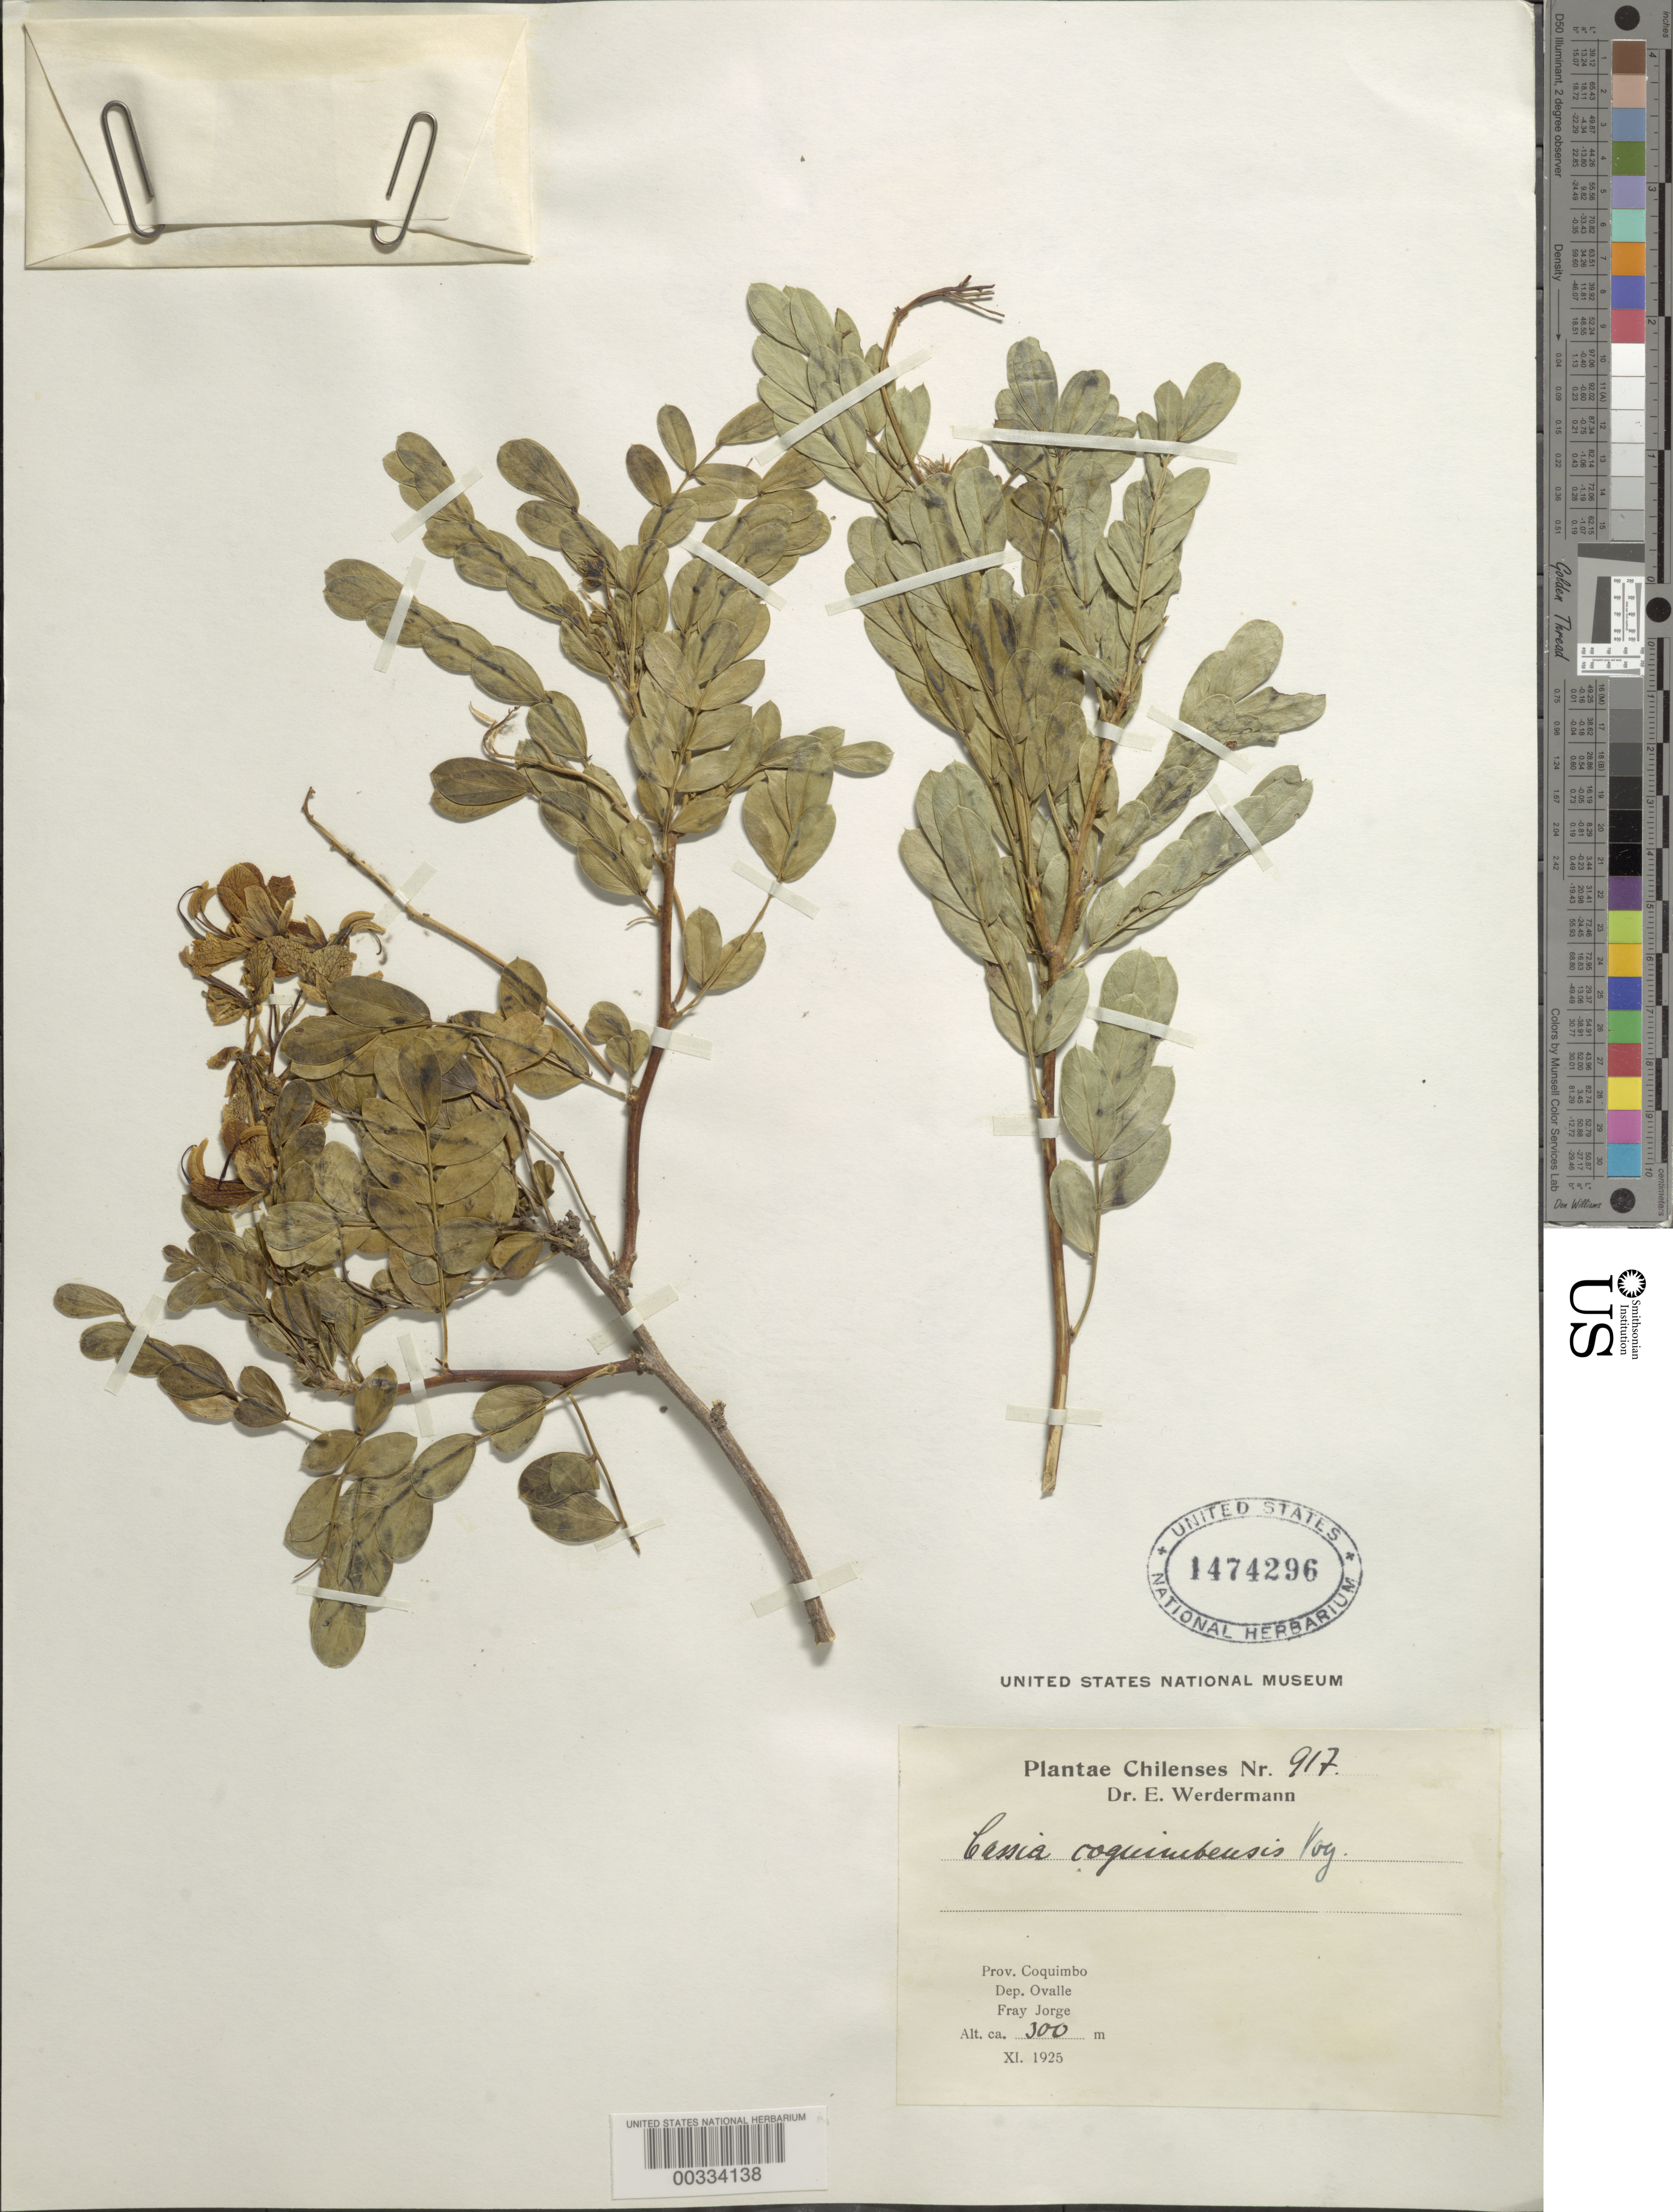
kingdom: Plantae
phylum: Tracheophyta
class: Magnoliopsida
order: Fabales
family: Fabaceae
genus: Senna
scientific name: Senna cumingii var. coquimbensis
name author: (Vogel) H.S. Irwin & Barneby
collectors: E. Werdermann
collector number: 917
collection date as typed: Nov 1925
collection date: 1925-11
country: Chile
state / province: Coquimbo (IV)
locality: Ovalle dept., fray jorge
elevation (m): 300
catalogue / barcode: US 1474296